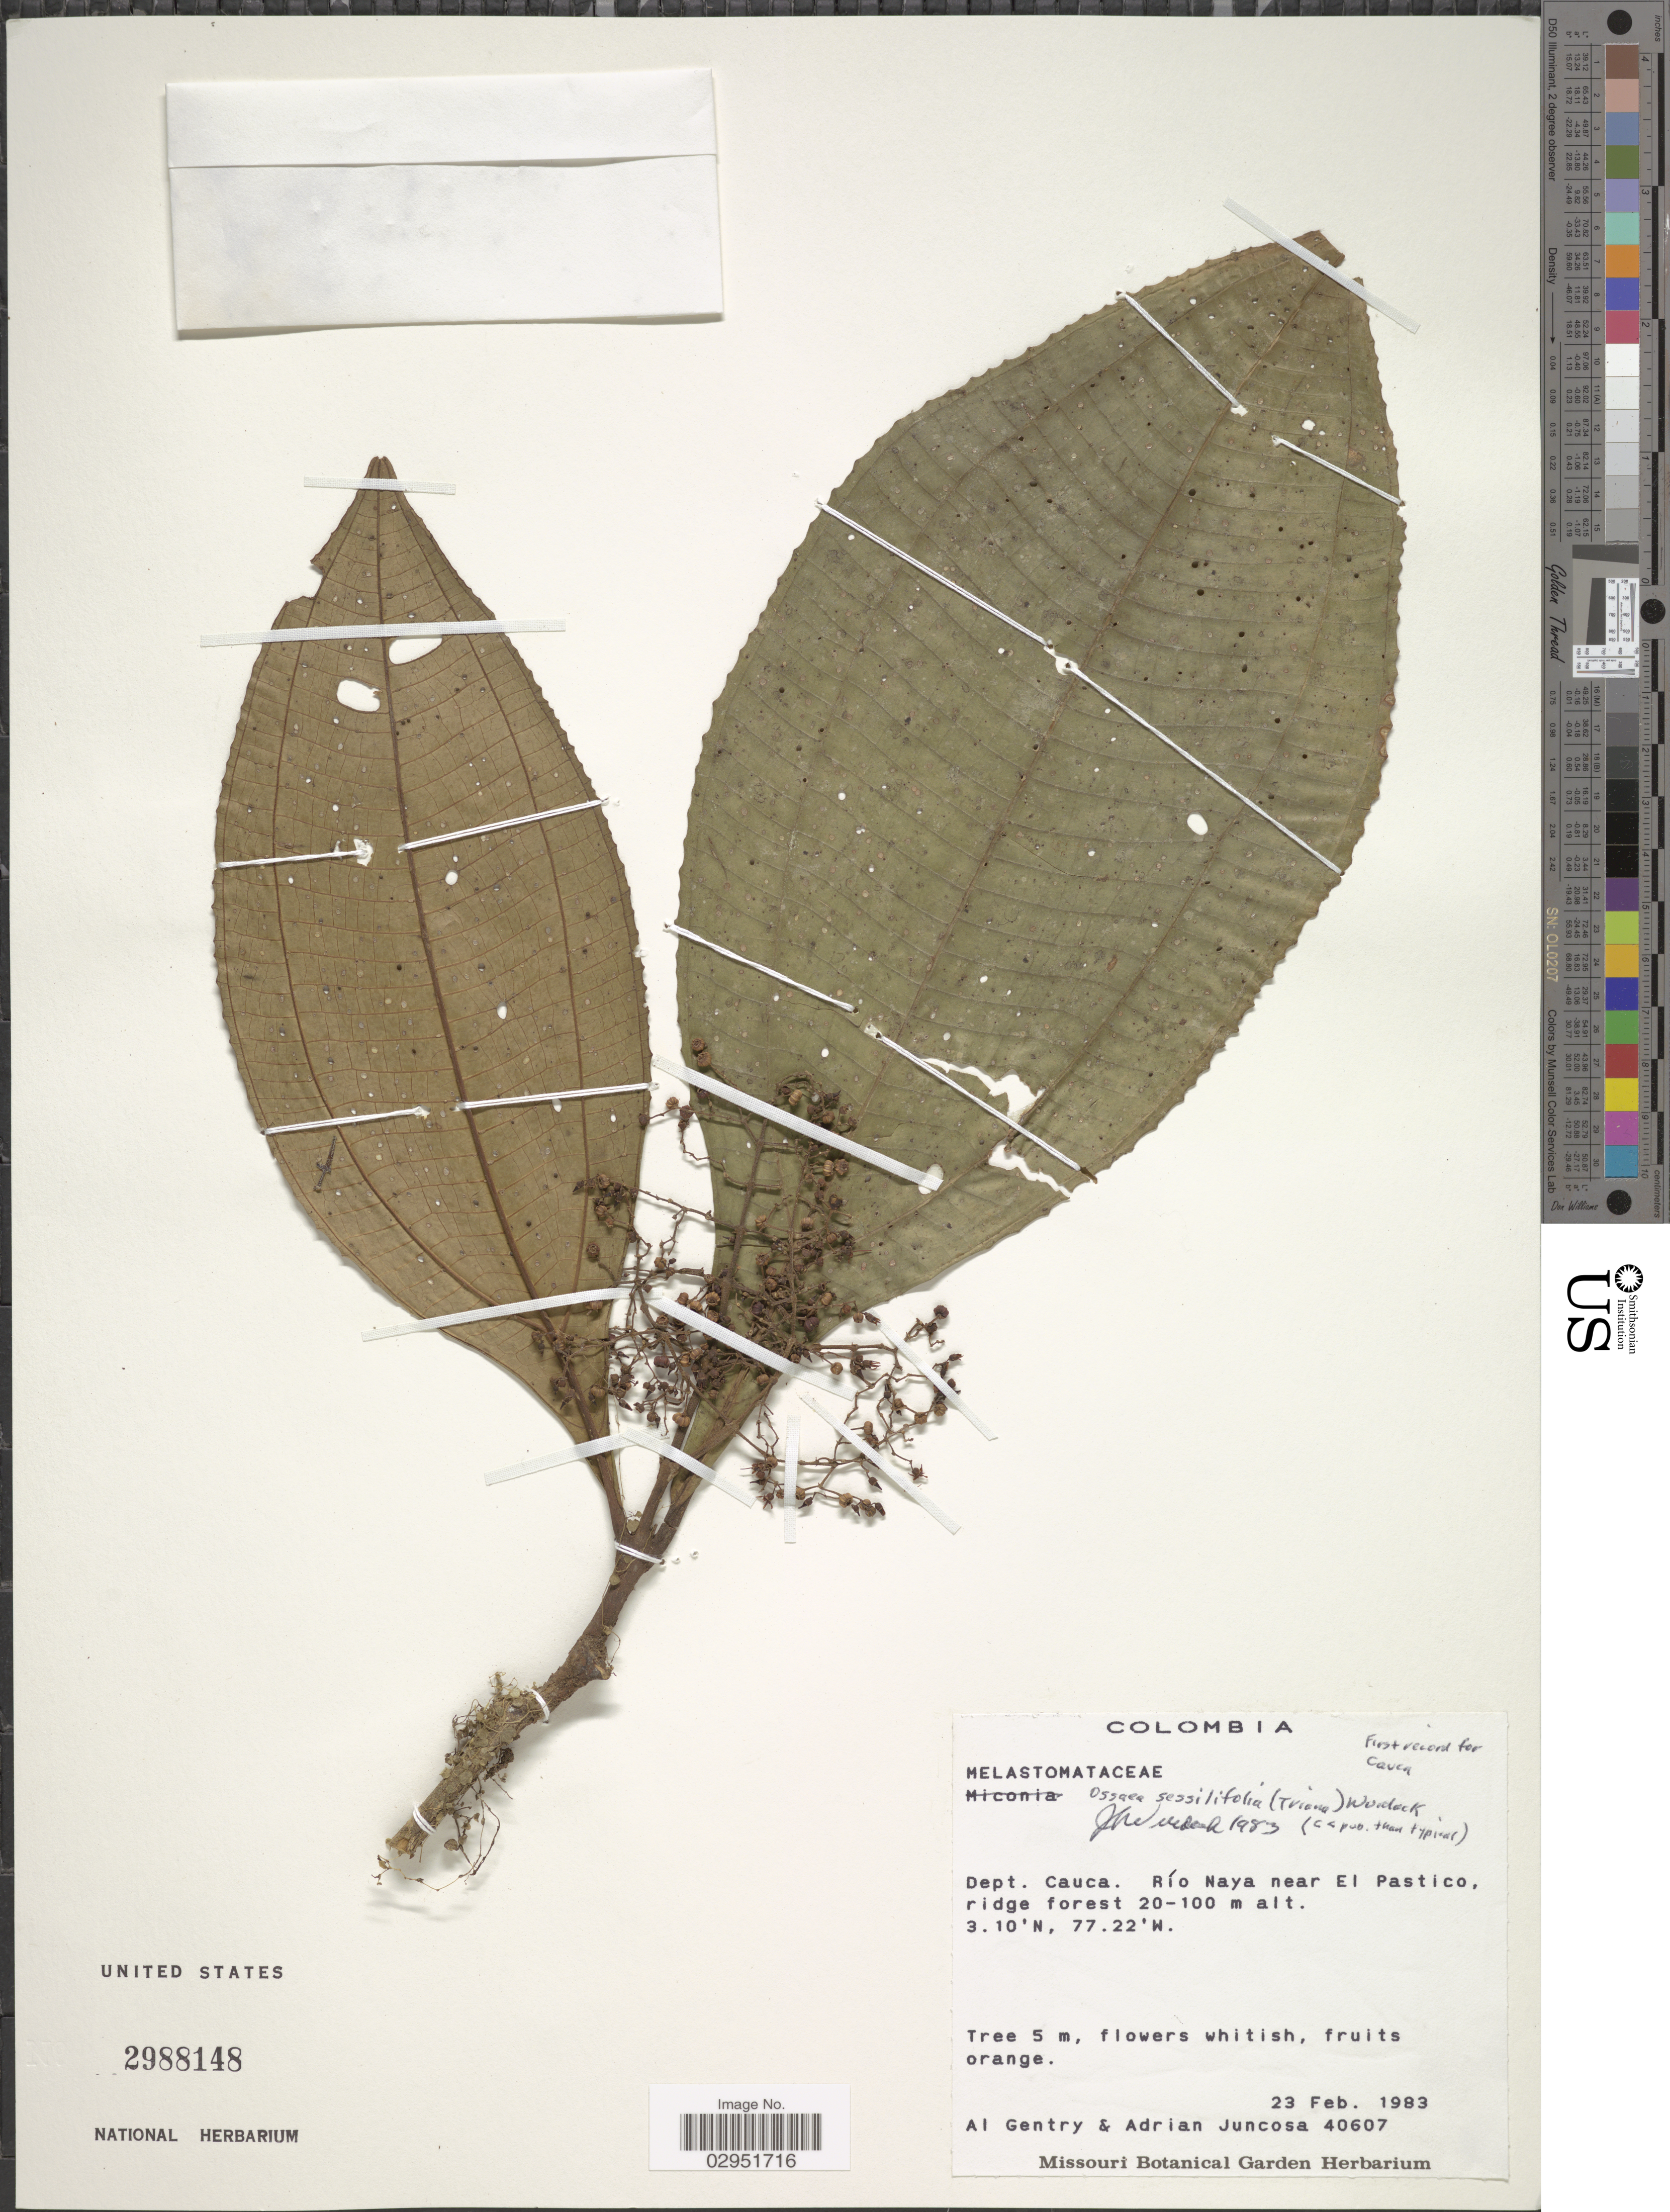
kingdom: Plantae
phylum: Tracheophyta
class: Magnoliopsida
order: Myrtales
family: Melastomataceae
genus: Ossaea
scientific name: Ossaea sessilifolia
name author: (Triana) Wurdack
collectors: A. H. Gentry & A. Juncosa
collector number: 40607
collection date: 1983-02-23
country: Colombia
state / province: Cauca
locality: Dept. Cauca. Río Naya near El Pastico.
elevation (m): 20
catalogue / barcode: US 2988148